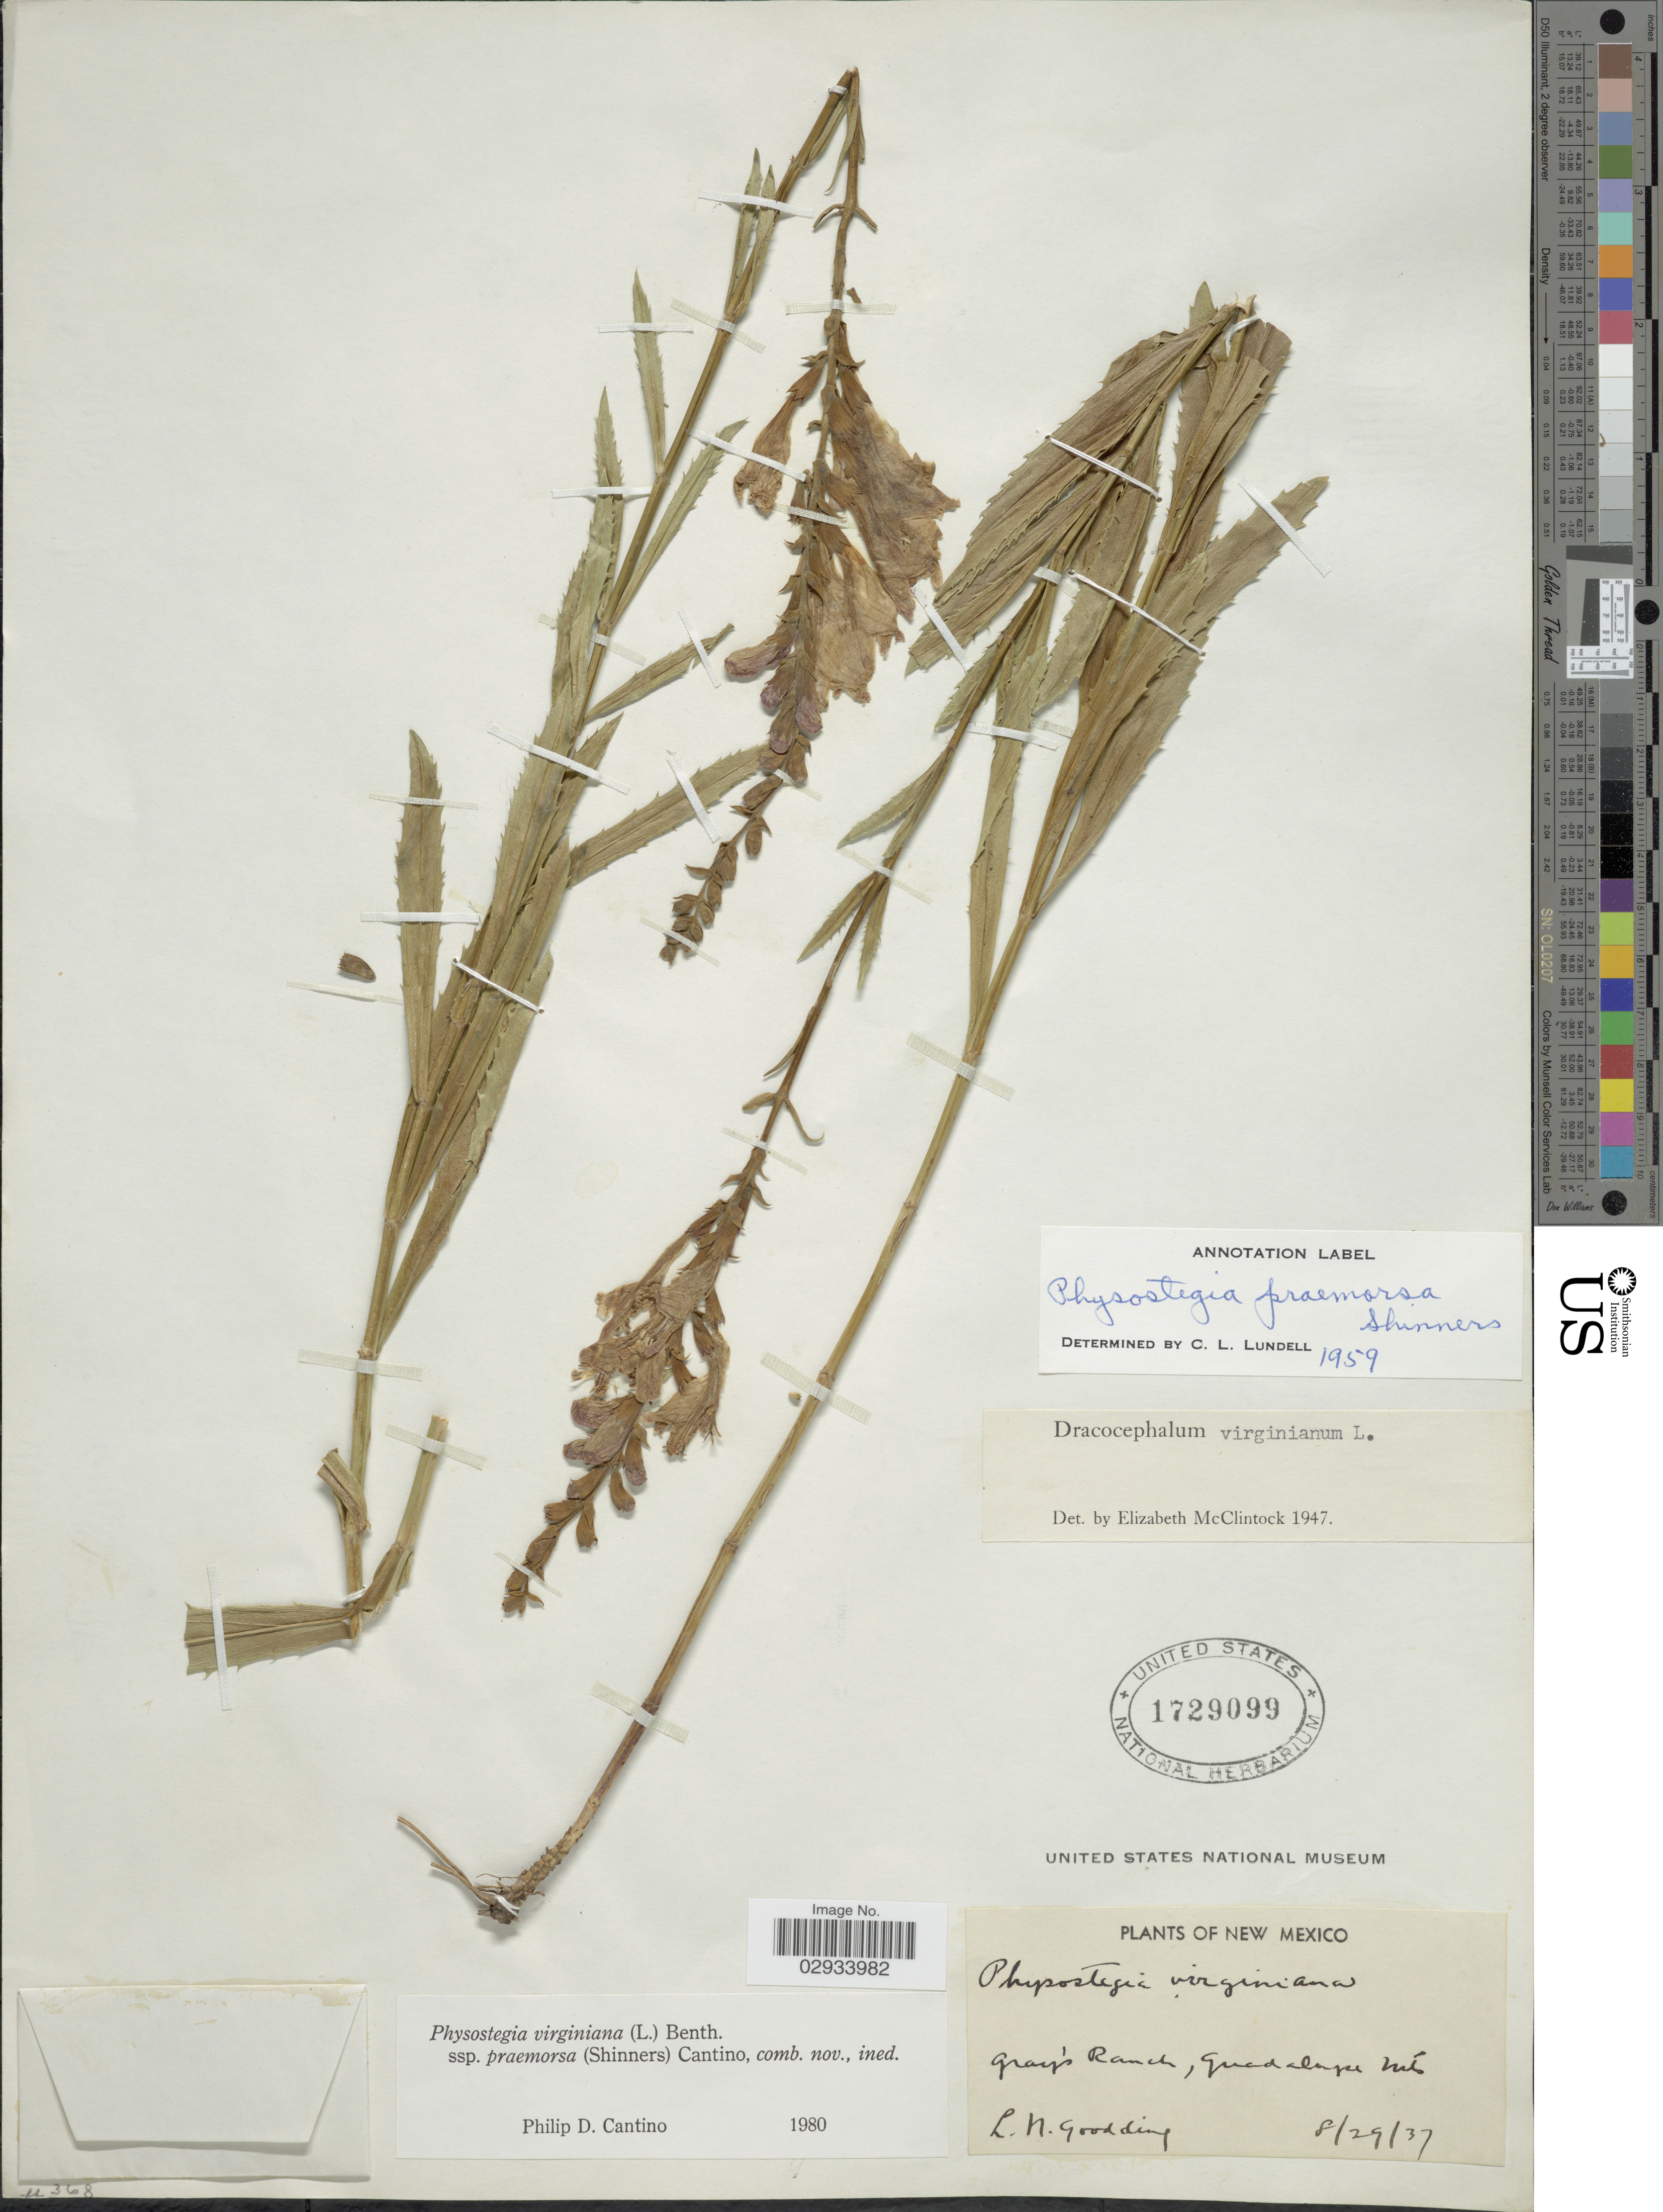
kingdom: Plantae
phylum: Tracheophyta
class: Magnoliopsida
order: Lamiales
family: Lamiaceae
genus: Physostegia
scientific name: Physostegia virginiana subsp. praemorsa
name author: (Shinners) P.D. Cantino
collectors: L. N. Goodding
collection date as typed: Transcribed d/m/y: 29/8/37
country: United States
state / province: New Mexico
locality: Gray's Ranch, Guadalupe Mts.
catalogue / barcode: US 1729099